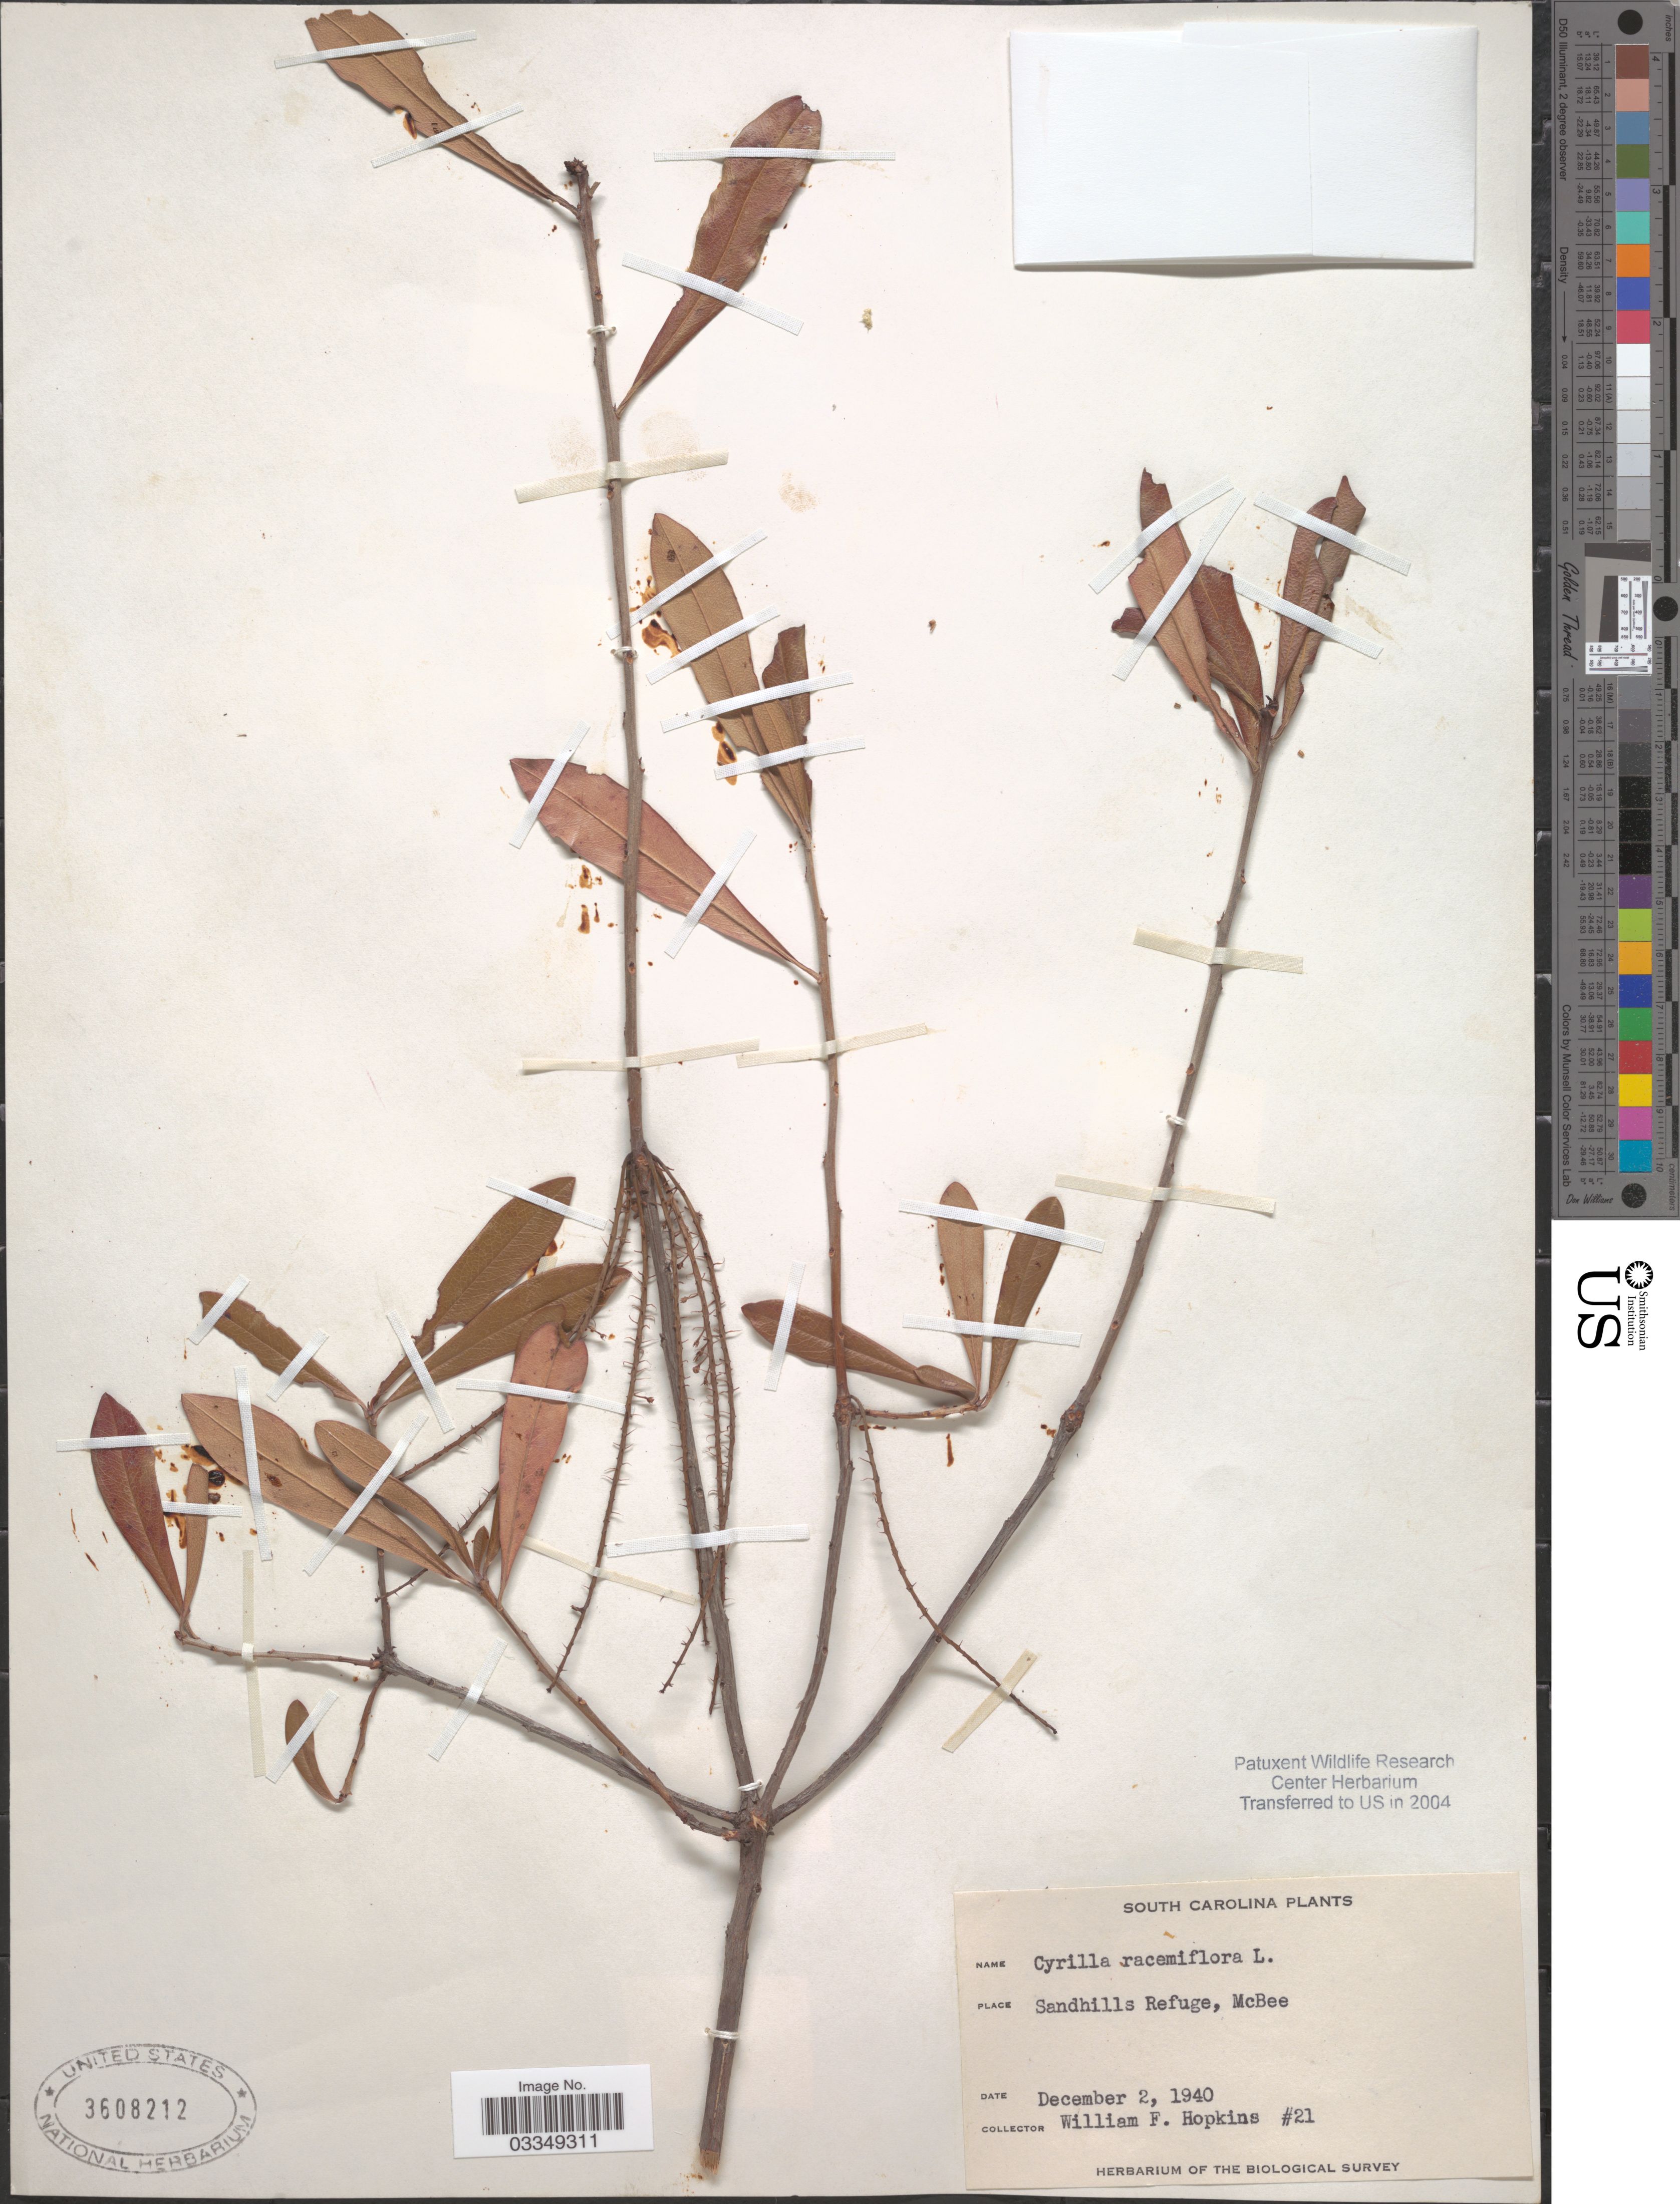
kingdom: Plantae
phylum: Tracheophyta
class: Magnoliopsida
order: Ericales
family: Cyrillaceae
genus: Cyrilla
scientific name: Cyrilla racemiflora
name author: L.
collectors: W. Hopkins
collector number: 21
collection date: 1940-12-02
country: United States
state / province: South Carolina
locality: Sandhills Refuge, McBee.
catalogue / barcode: US 3608212